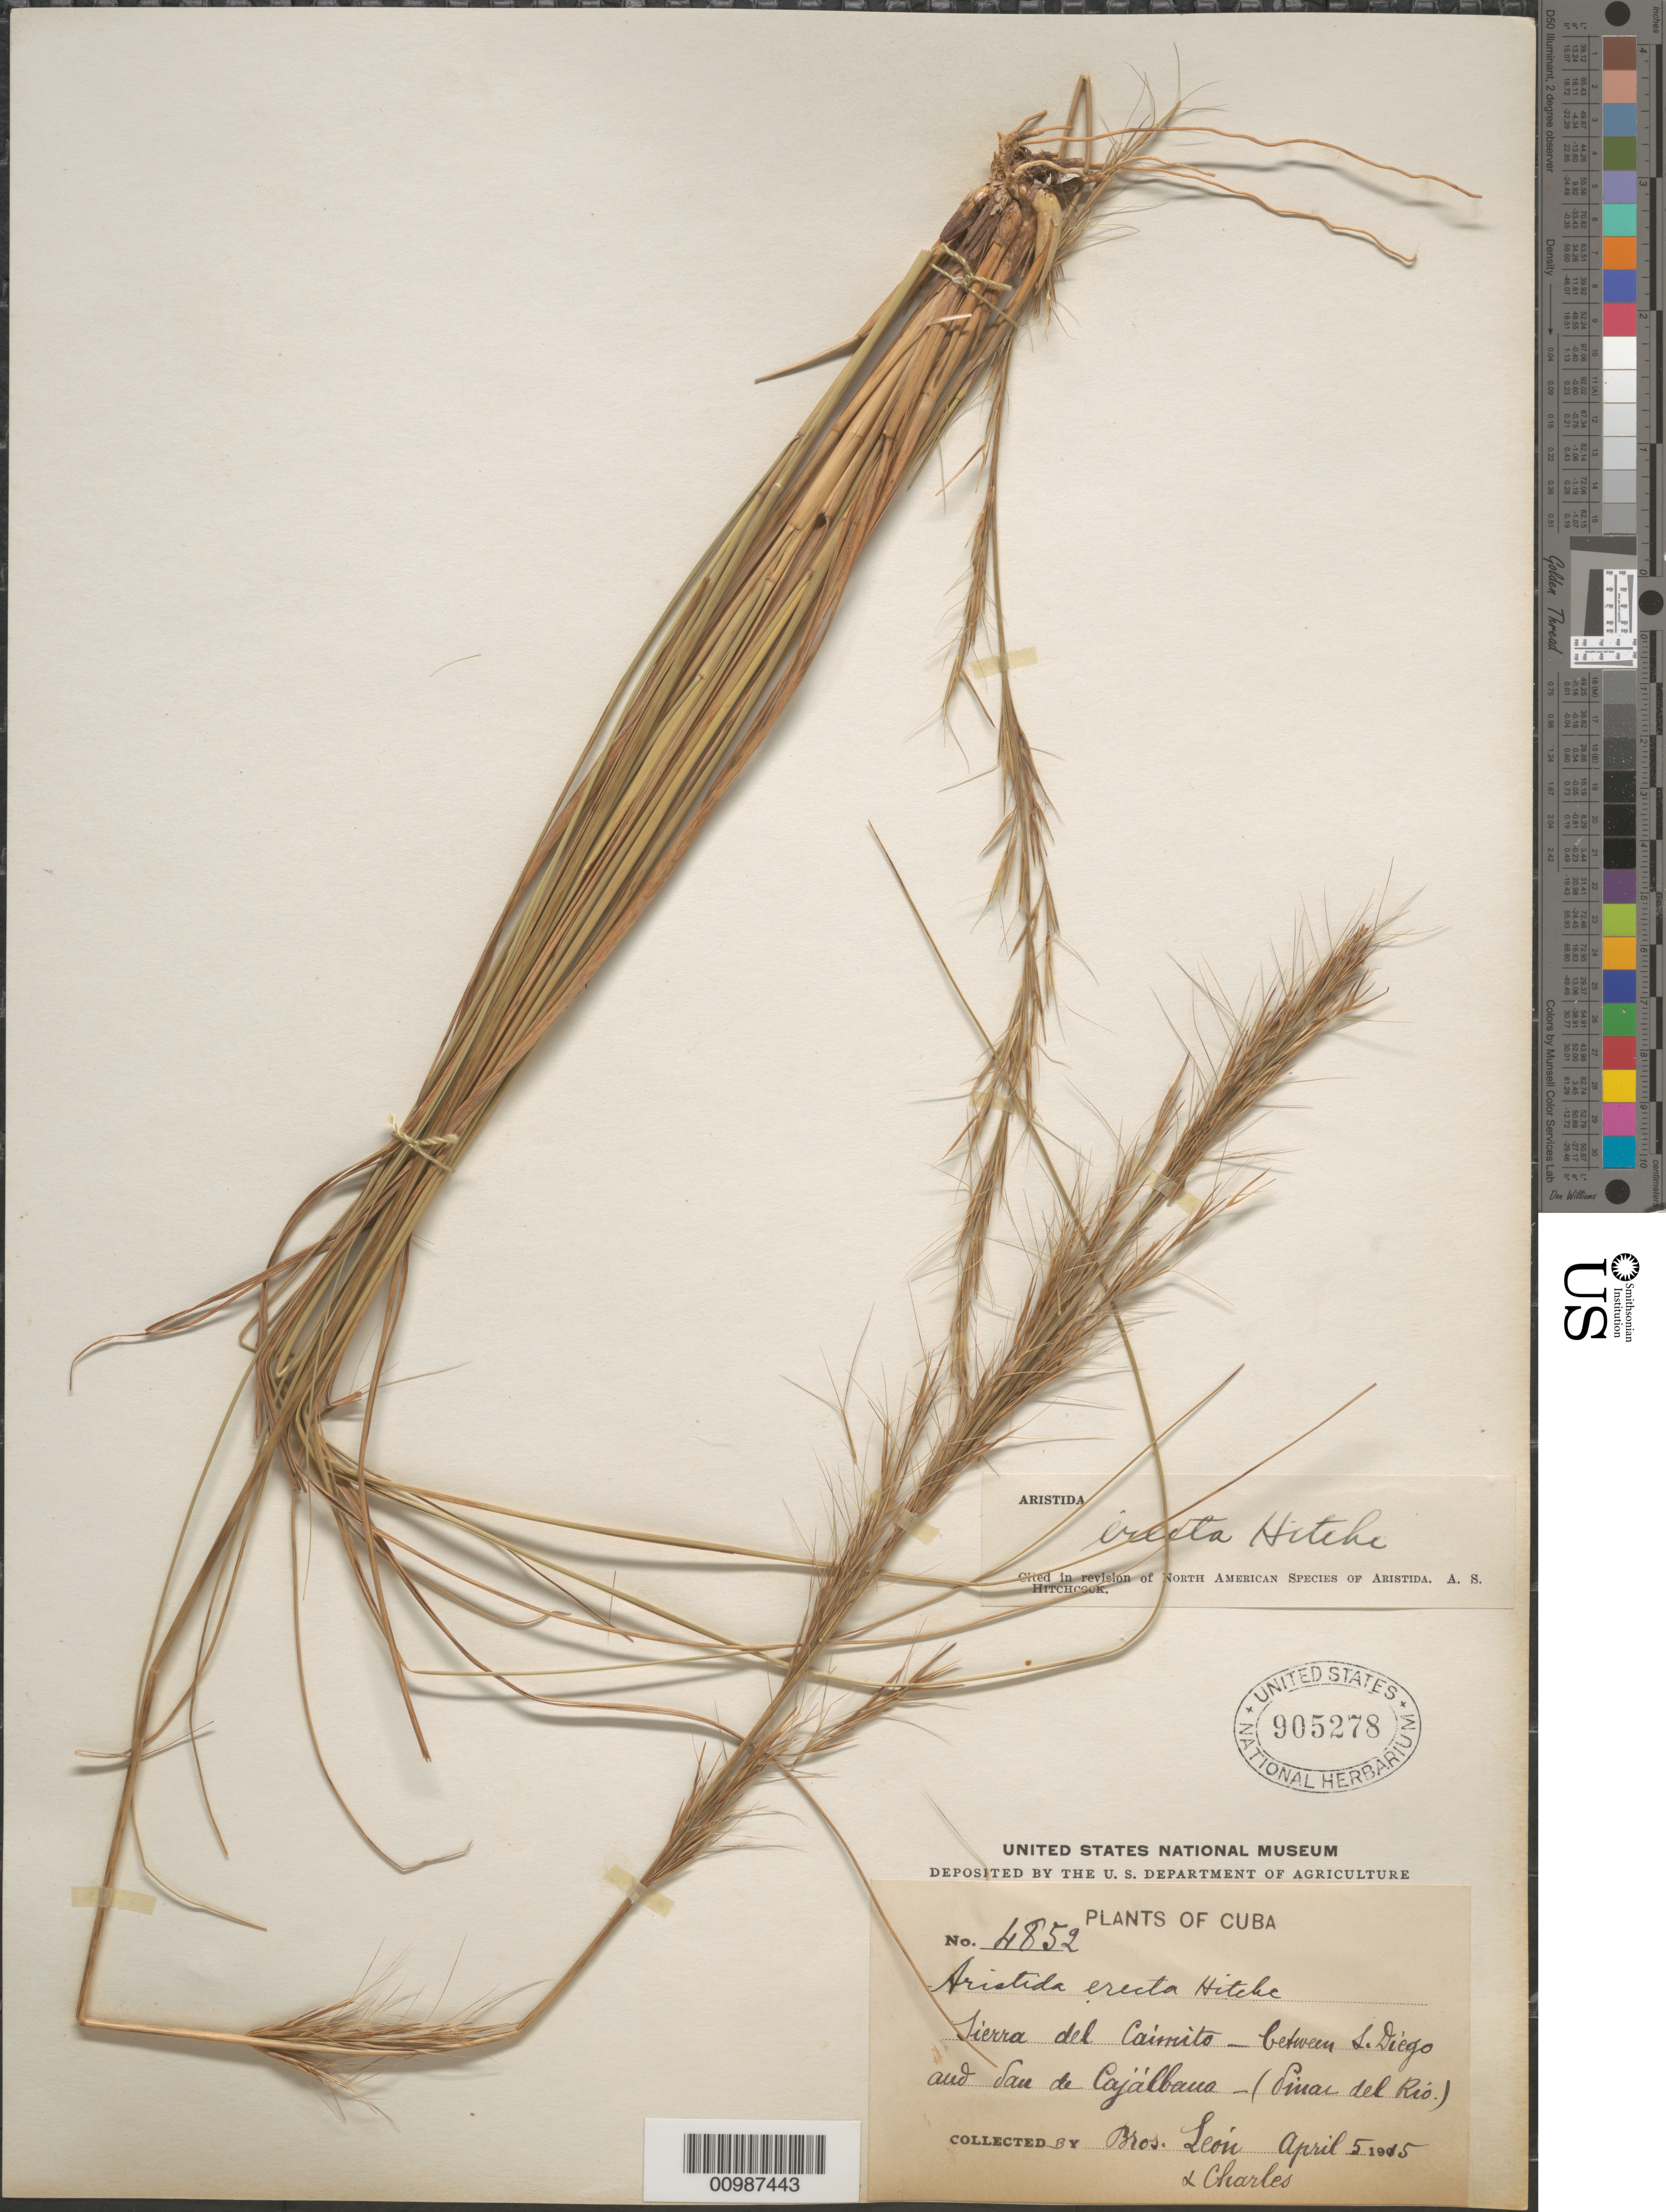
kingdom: Plantae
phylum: Tracheophyta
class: Liliopsida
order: Poales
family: Poaceae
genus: Aristida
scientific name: Aristida erecta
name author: Hitchc.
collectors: Bro. León & B. Charles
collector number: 4852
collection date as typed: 05 Apr 1915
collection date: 1915-04-05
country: Cuba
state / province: Pinar del Rio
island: Cuba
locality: Sierra del Caimito, between San Diego and San de Cajalbana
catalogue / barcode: US 905278